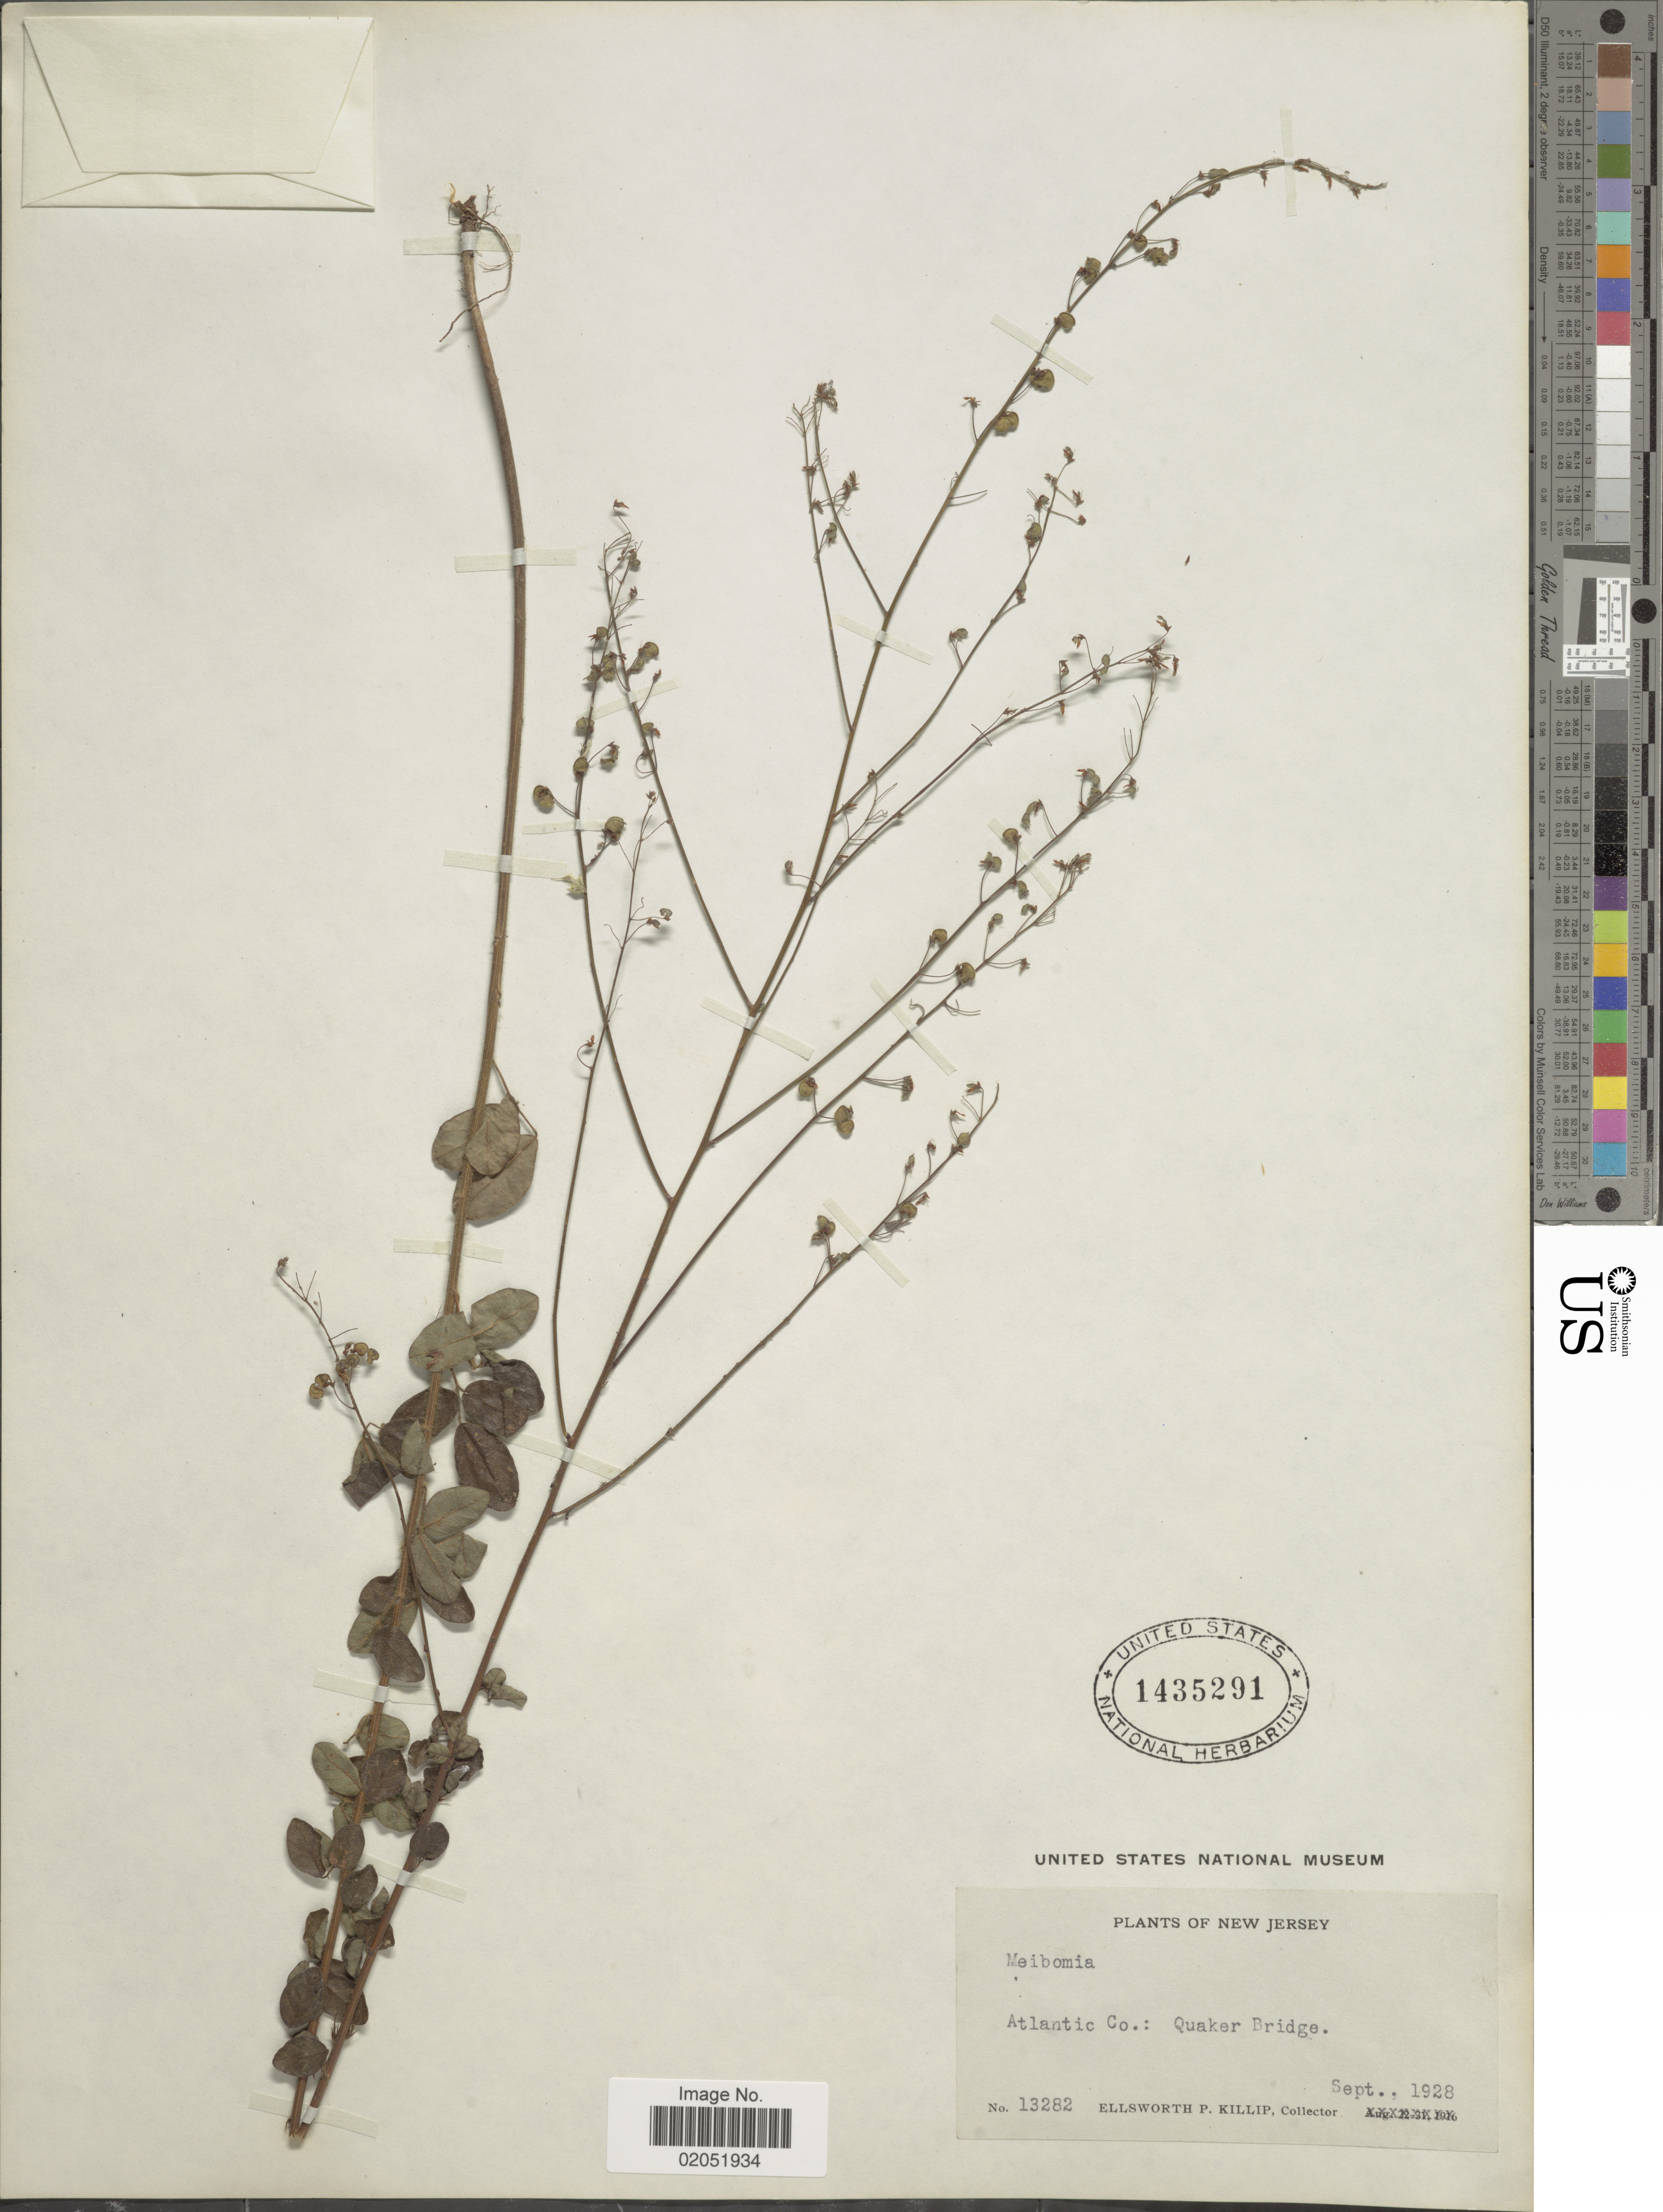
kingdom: Plantae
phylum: Tracheophyta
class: Magnoliopsida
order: Fabales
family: Fabaceae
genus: Desmodium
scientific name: Desmodium sp.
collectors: E. P. Killip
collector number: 13282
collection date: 1928-09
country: United States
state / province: New Jersey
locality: New Jersey, Atlantic Co.: Quaker Bridge.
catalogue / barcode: US 1435291